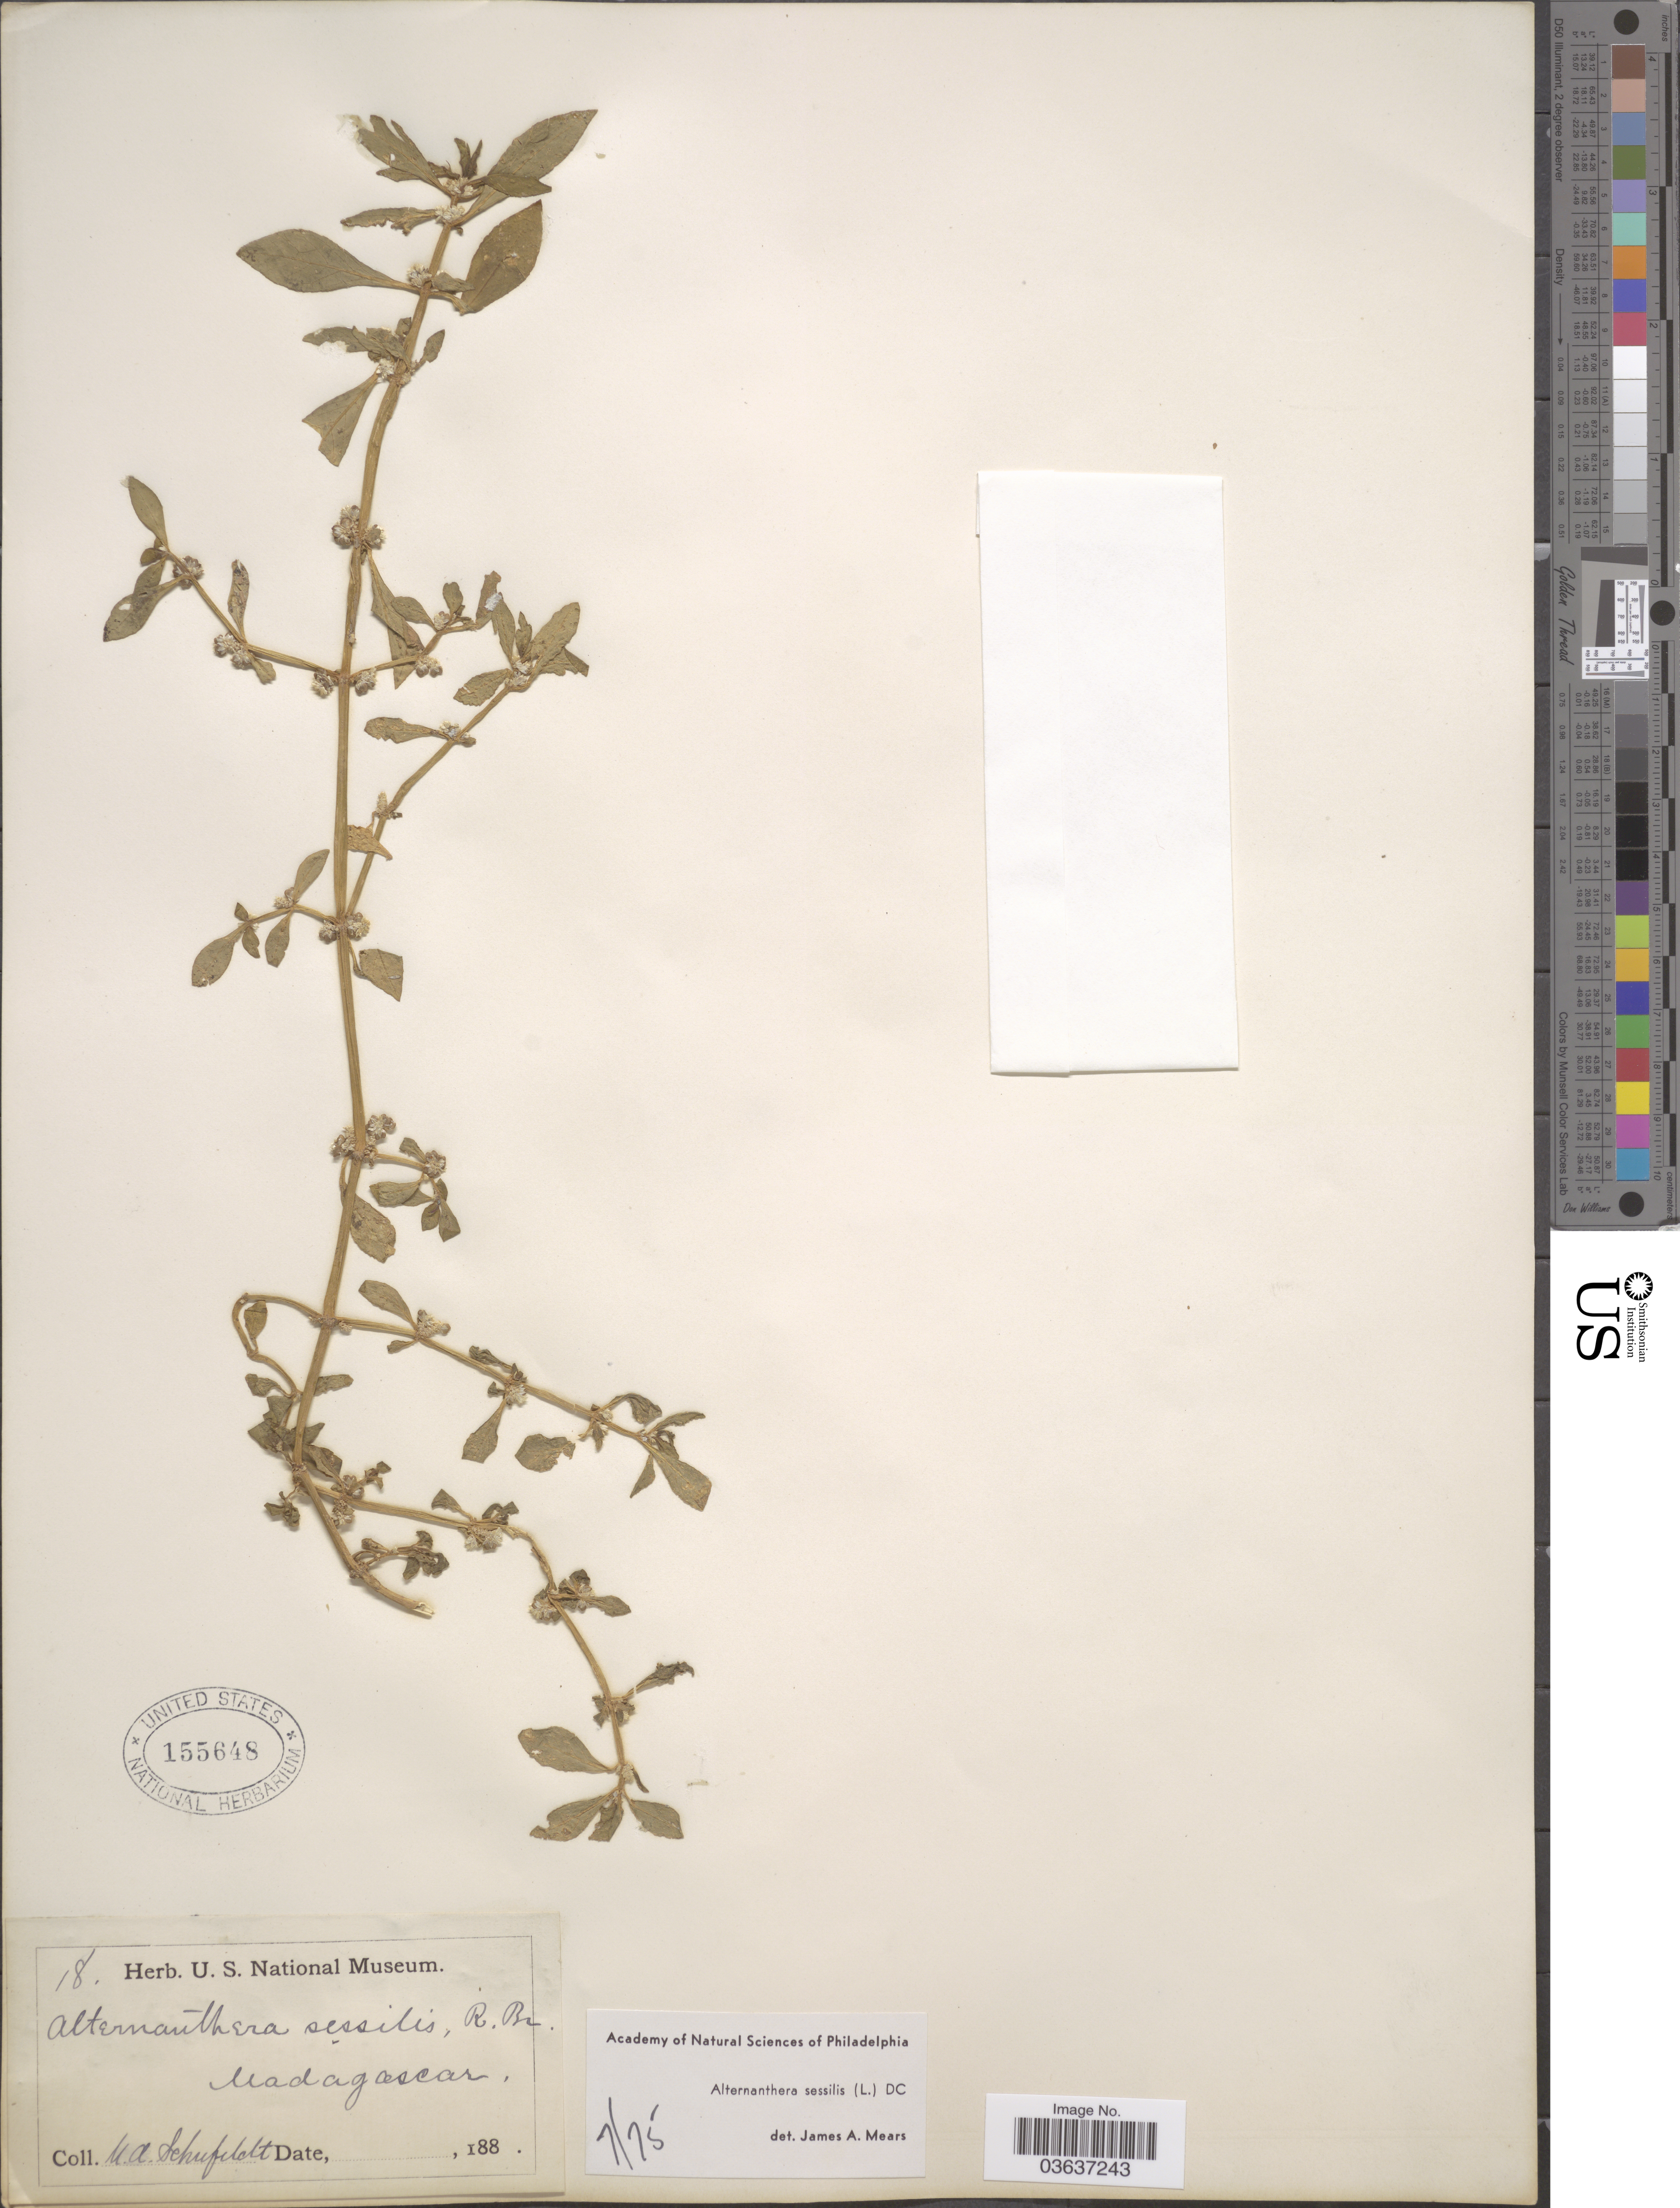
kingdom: Plantae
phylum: Tracheophyta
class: Magnoliopsida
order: Caryophyllales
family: Amaranthaceae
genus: Alternanthera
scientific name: Alternanthera sessilis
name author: (L.) DC.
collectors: U. Schufeldt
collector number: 18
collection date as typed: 188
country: Madagascar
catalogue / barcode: US 155648